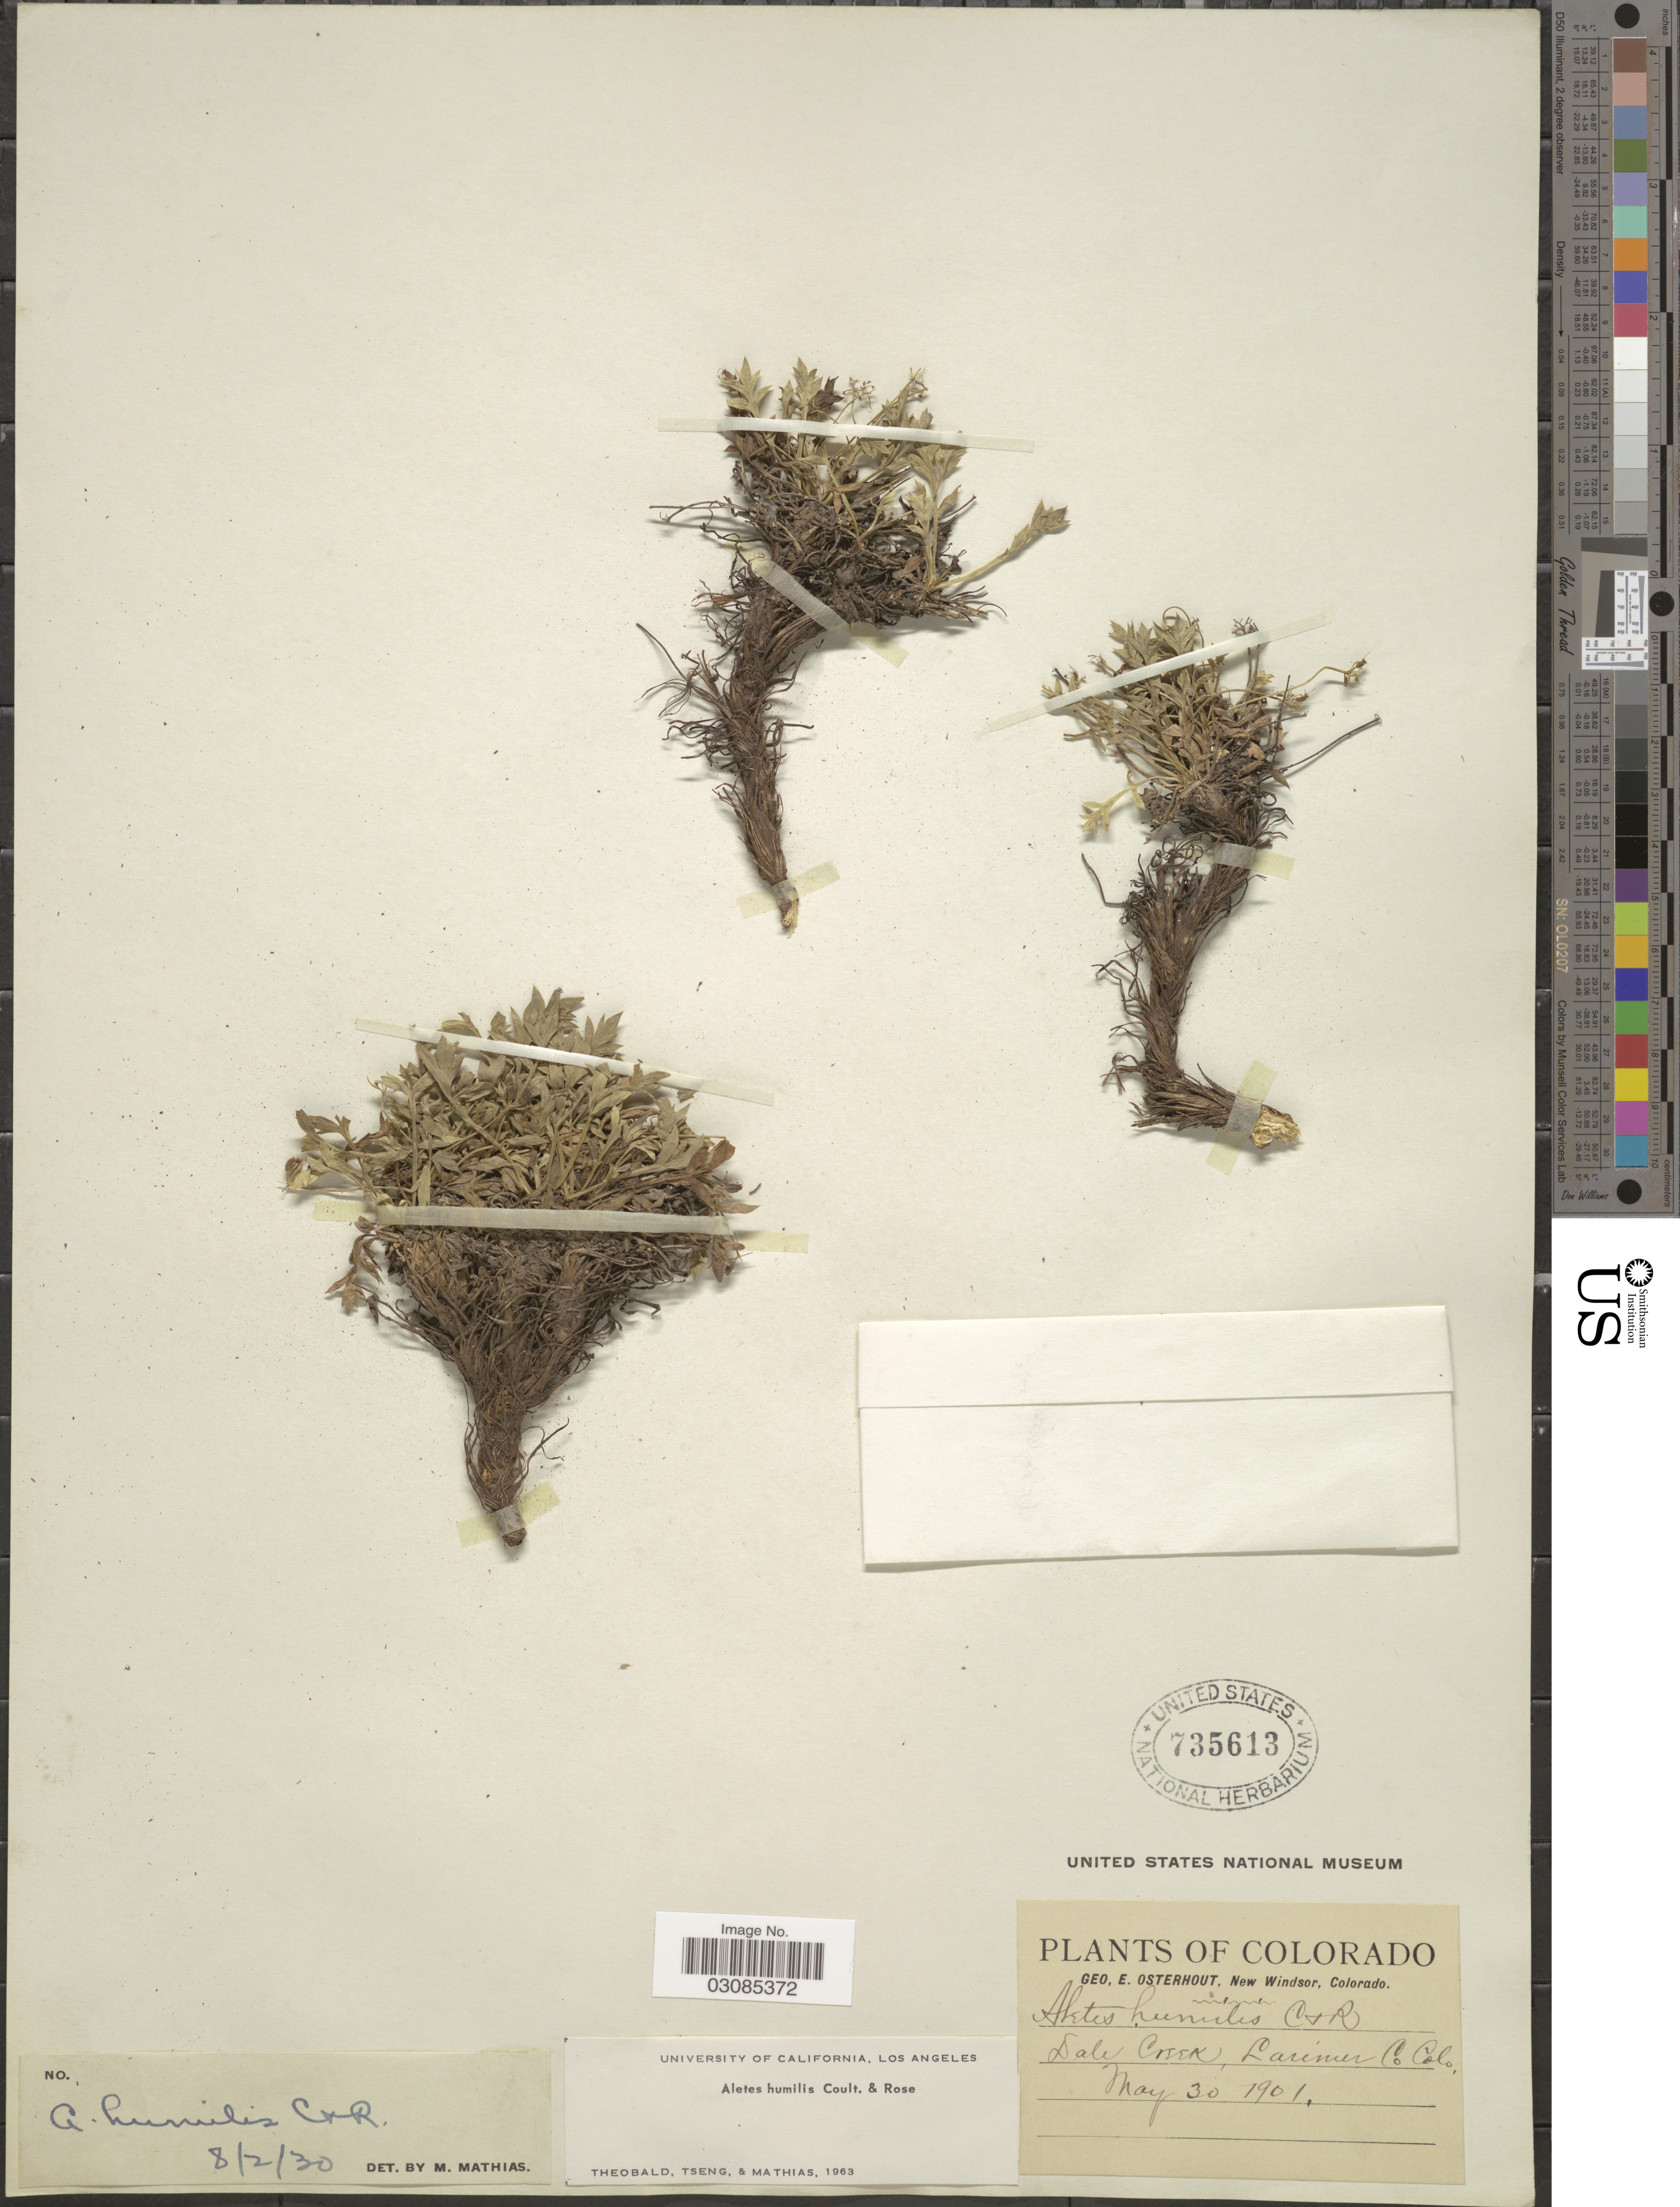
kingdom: Plantae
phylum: Tracheophyta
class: Magnoliopsida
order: Apiales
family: Apiaceae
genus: Aletes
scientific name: Aletes humilis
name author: J.M. Coult. & Rose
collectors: G. Osterhout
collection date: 1901-05-30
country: United States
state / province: Colorado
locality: Dale Creek. Larimer Co.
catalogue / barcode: US 735613